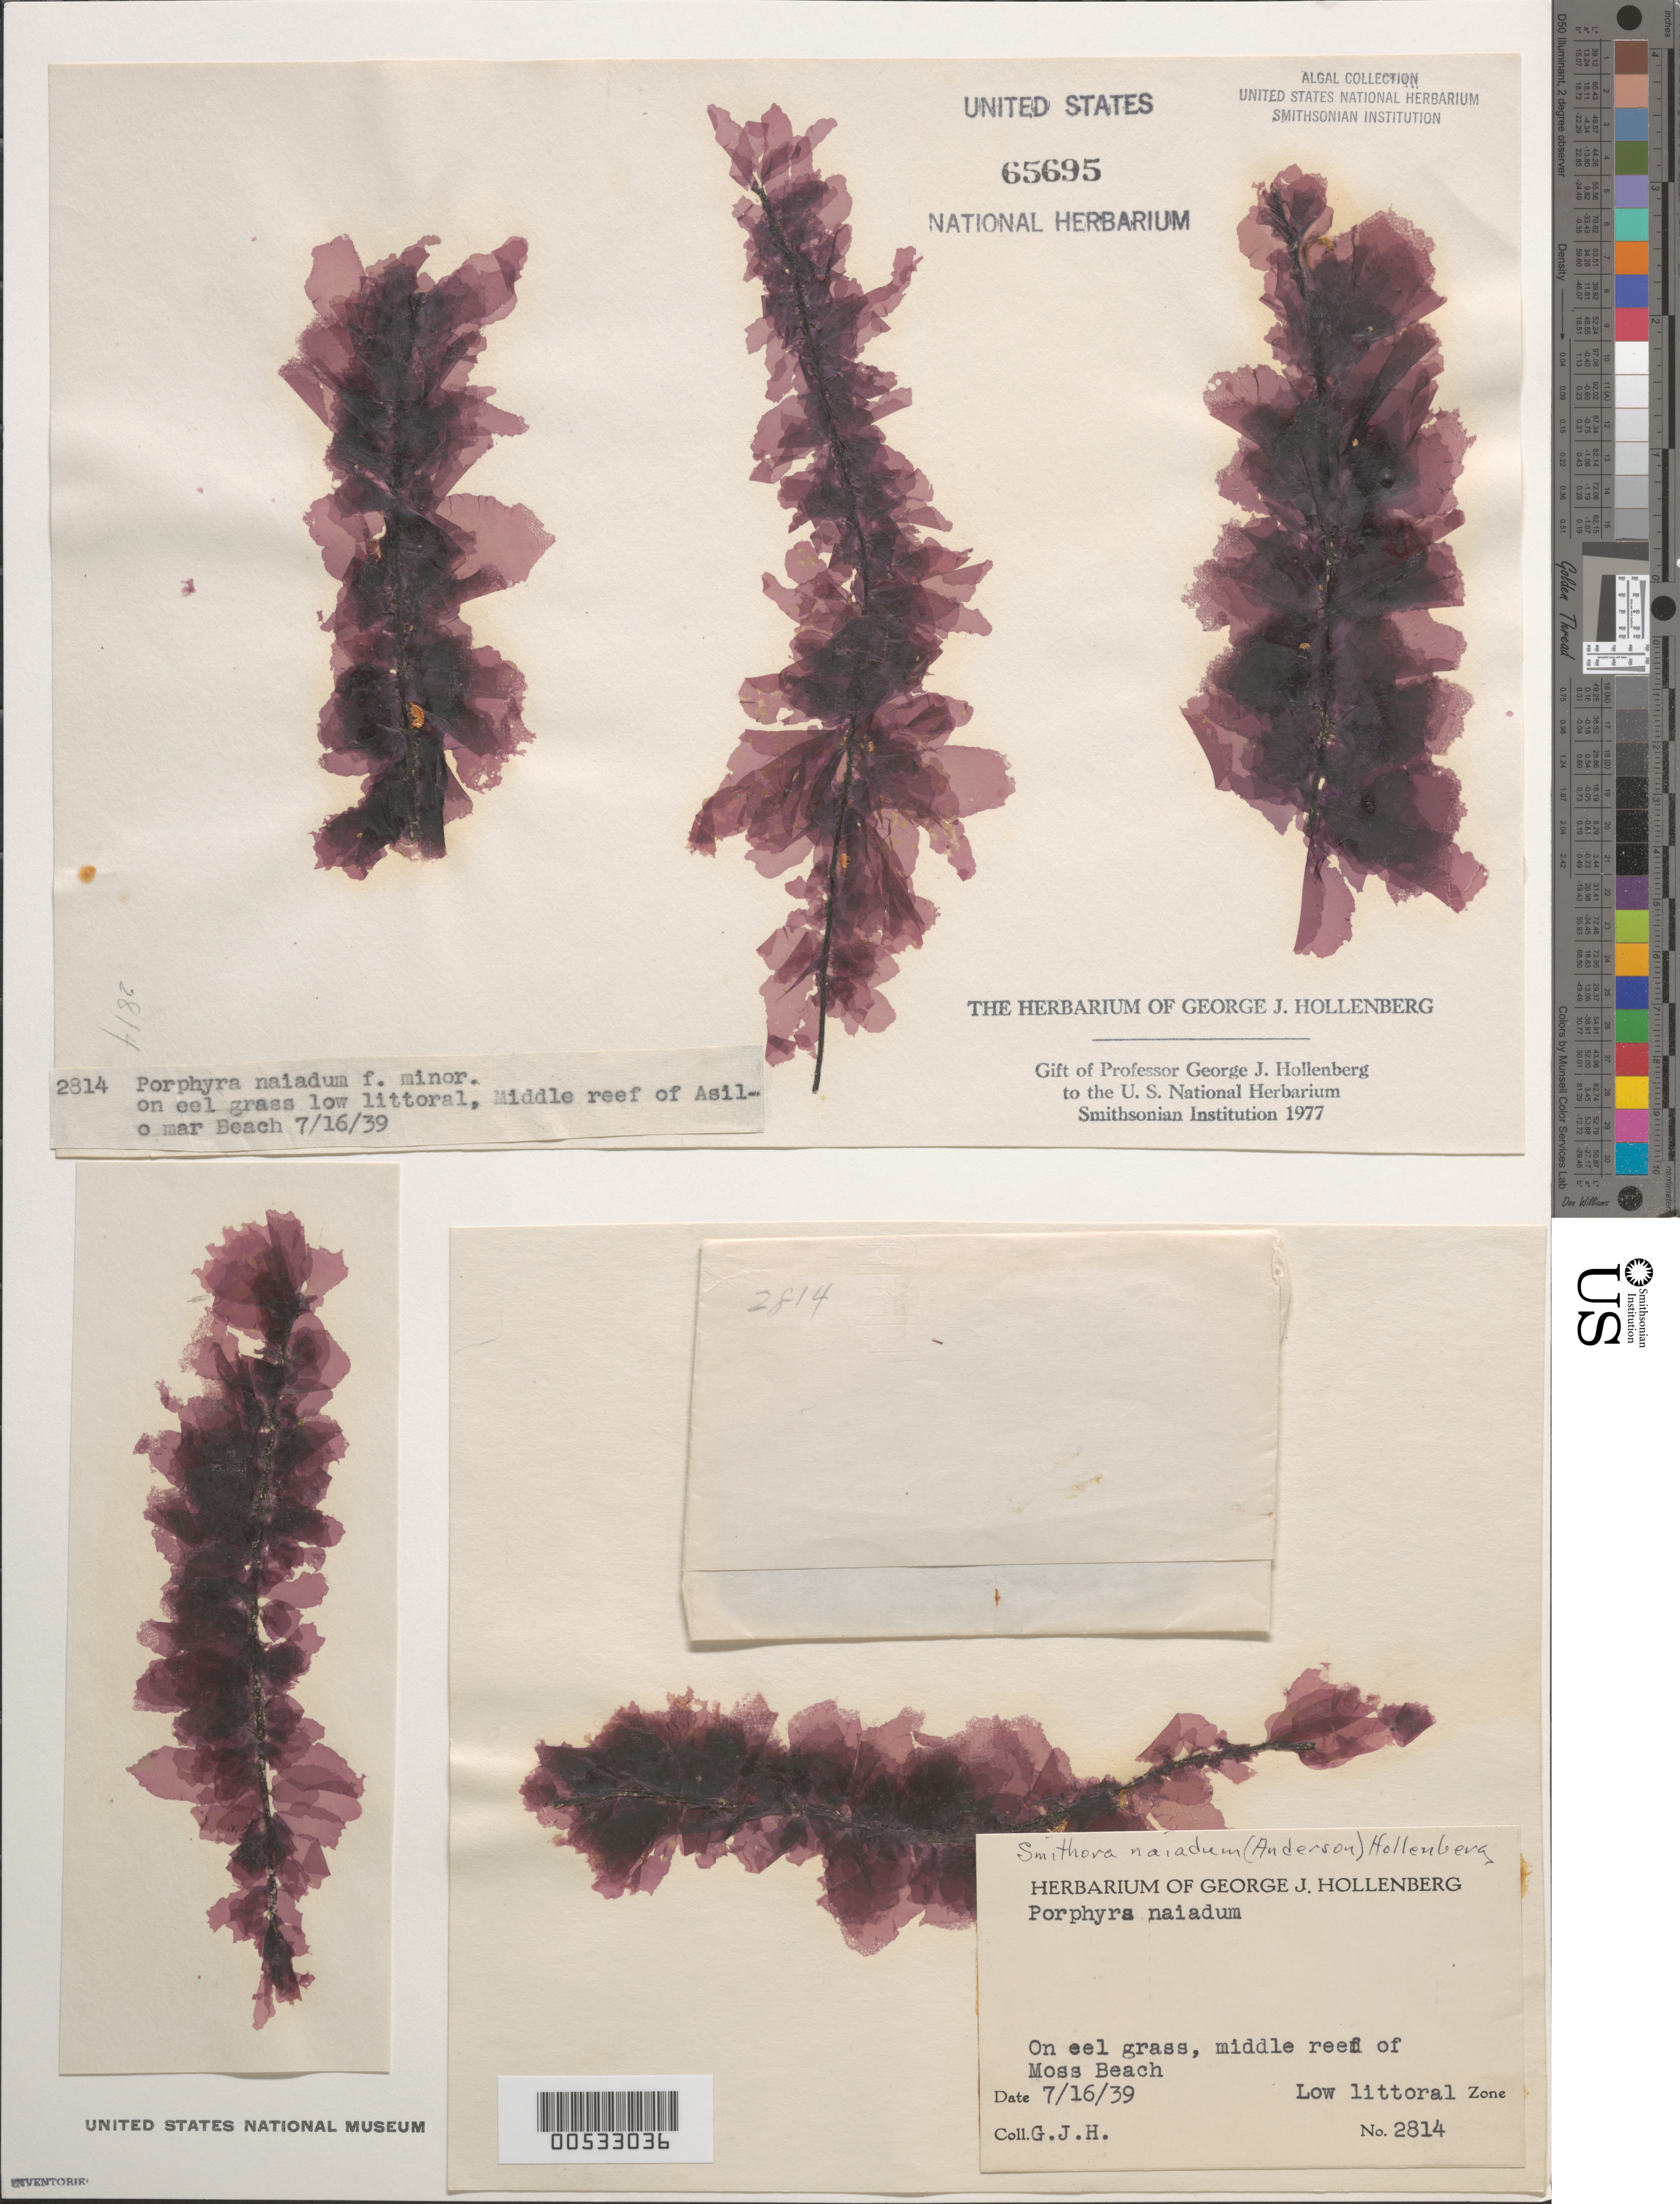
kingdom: Plantae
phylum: Rhodophyta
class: Compsopogonophyceae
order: Erythropeltidales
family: Erythrotrichiaceae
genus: Smithora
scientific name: Smithora naiadum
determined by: Hollenberg, George J.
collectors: G. Hollenberg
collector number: GJH 2814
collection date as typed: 16 Jul 1939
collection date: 1939-07-16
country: United States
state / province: California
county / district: Monterey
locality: Middle reef of Moss Beach, Pacific Grove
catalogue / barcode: US 65695